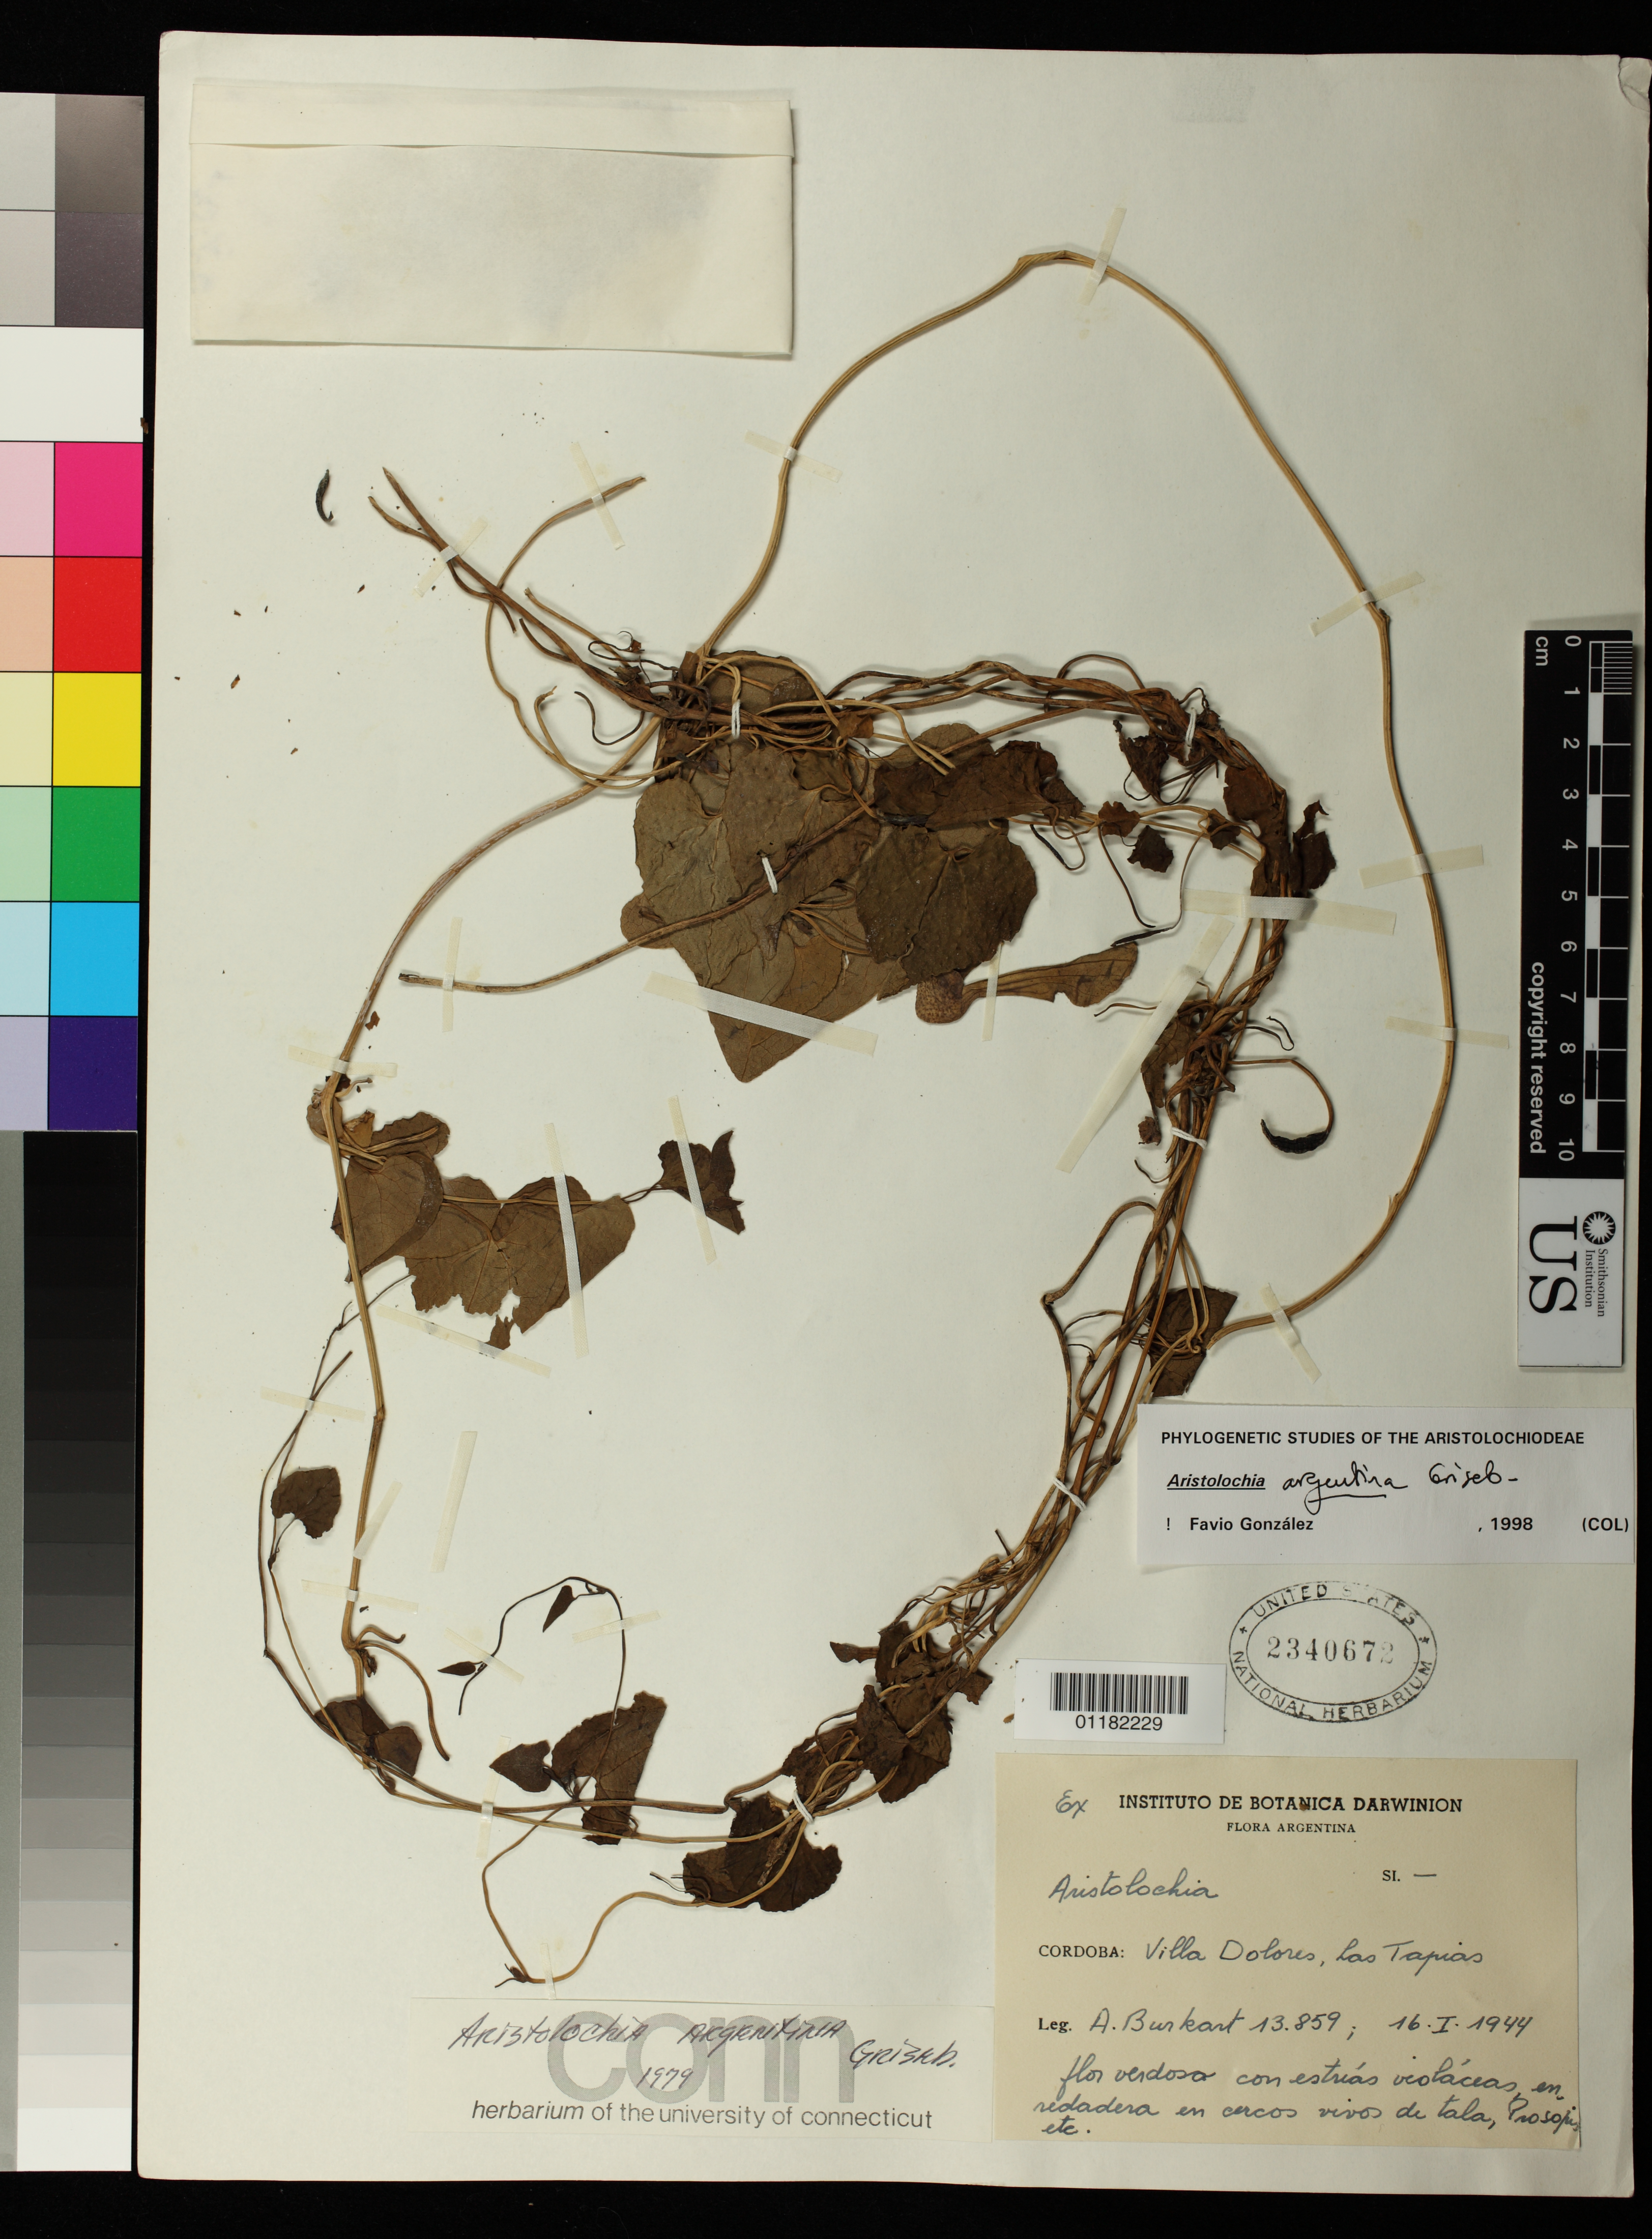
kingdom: Plantae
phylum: Tracheophyta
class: Magnoliopsida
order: Piperales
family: Aristolochiaceae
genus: Aristolochia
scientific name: Aristolochia argentina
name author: Griseb.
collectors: A. E. Burkart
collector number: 13.859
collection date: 1944-01-16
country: Argentina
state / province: Córdoba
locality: Villa Dolores, Las Tapias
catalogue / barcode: US 2340672